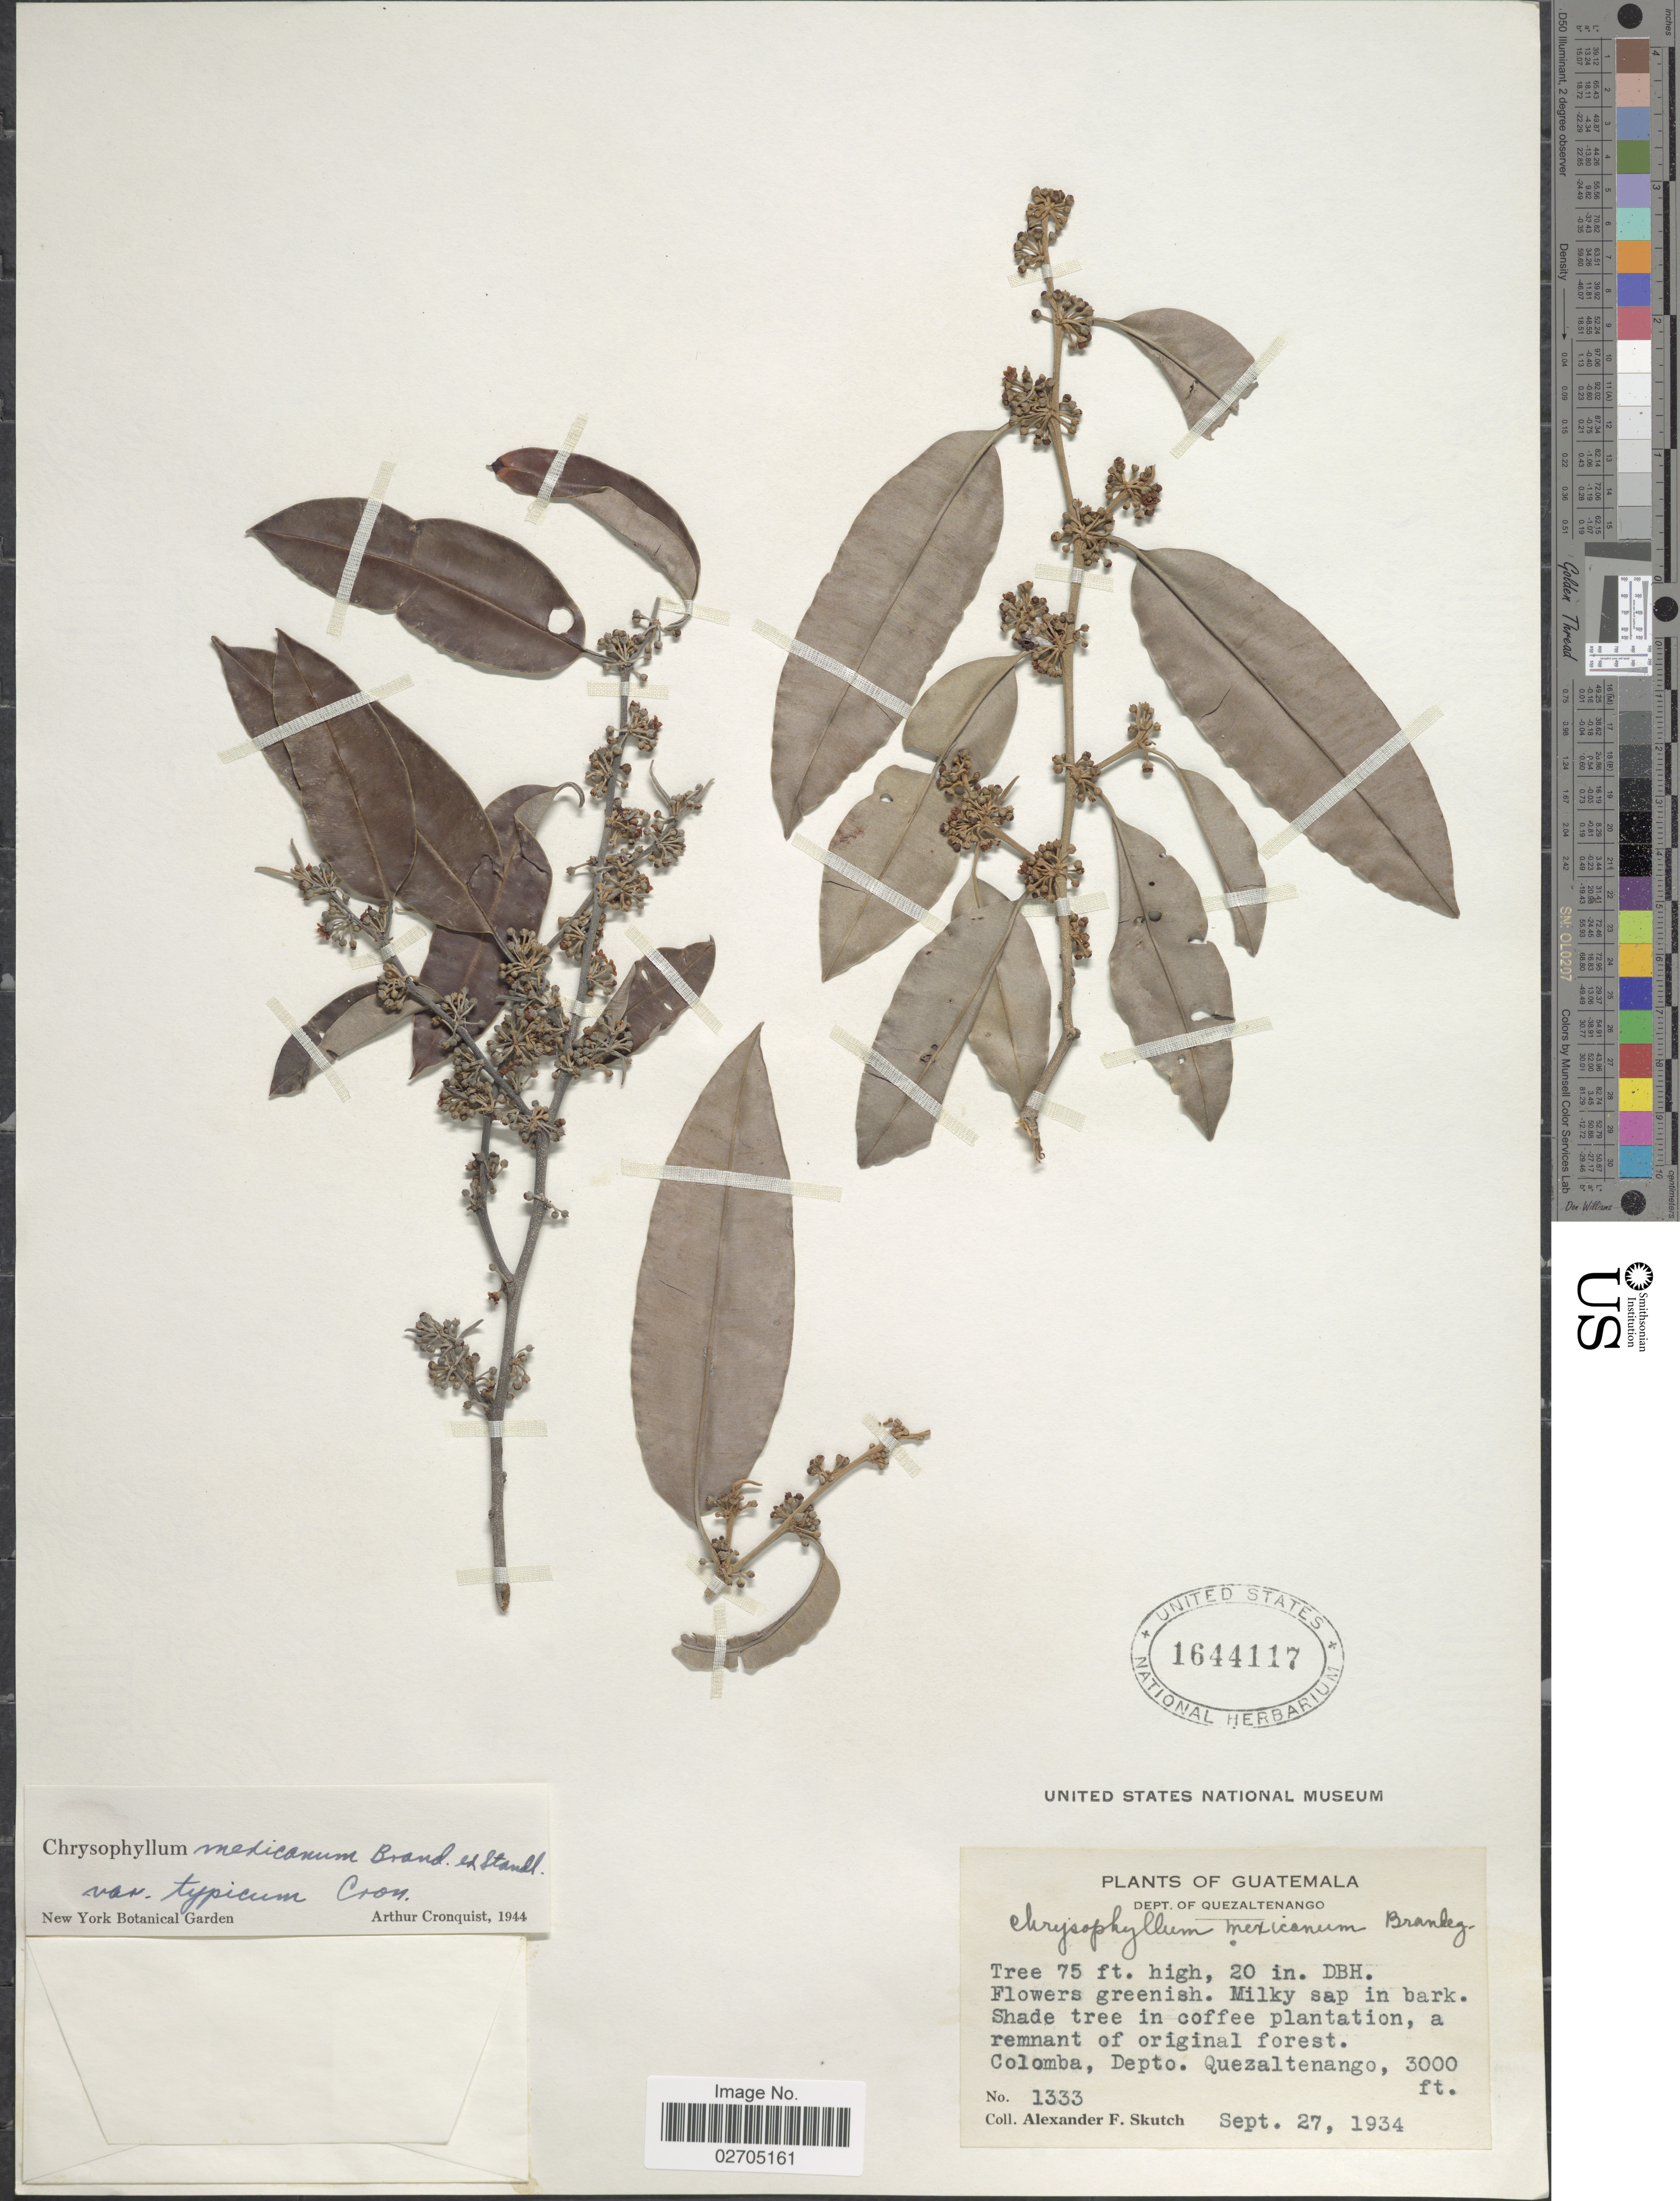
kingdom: Plantae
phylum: Tracheophyta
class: Magnoliopsida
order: Ericales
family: Sapotaceae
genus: Chrysophyllum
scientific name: Chrysophyllum mexicanum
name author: Brandegee ex Standl.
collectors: A. F. Skutch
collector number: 1333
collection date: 1934-09-27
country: Guatemala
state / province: Quetzaltenango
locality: In coffee plantation, a remnant of original forest, Colomba.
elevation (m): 914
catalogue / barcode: US 1644117